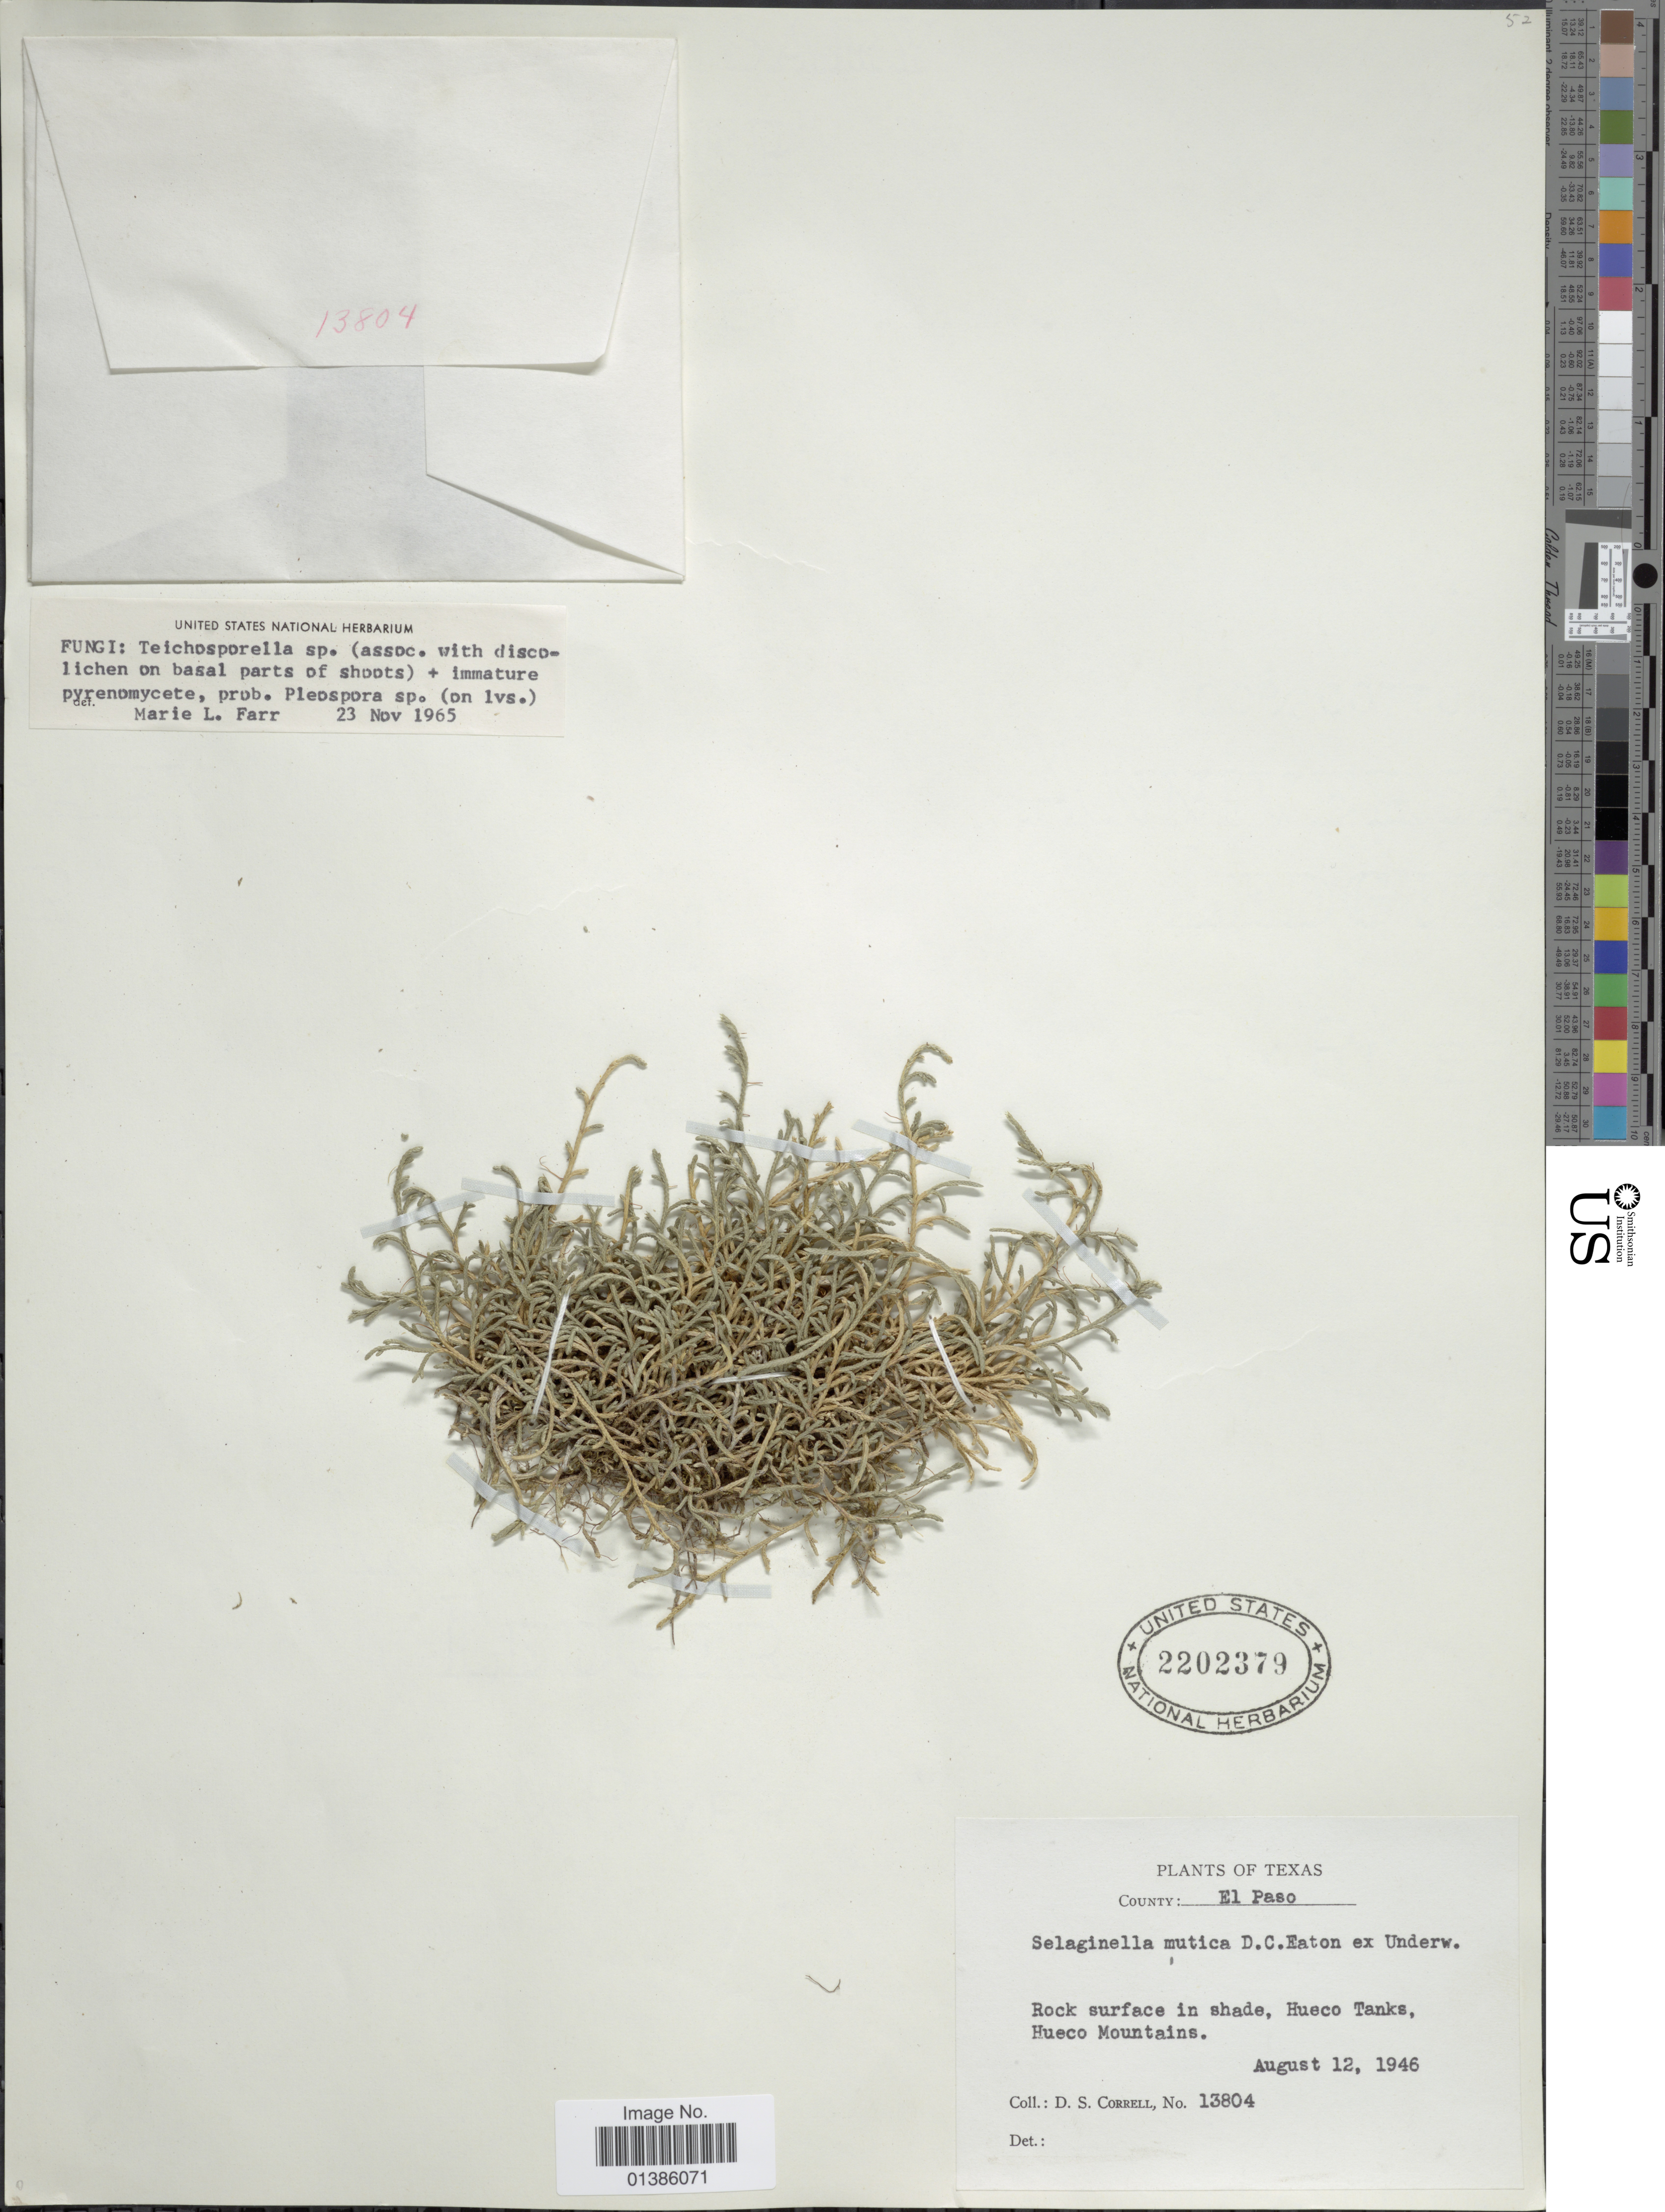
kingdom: Plantae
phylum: Tracheophyta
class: Lycopodiopsida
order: Selaginellales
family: Selaginellaceae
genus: Selaginella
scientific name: Selaginella mutica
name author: D.C. Eaton in Underw.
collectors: D. S. Correll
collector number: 13804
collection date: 1946-08-12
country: United States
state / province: Texas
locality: County: El Paso. Rock surface in shade, Hueco Tanks, Hueco Mountains.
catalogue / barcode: US 2202379